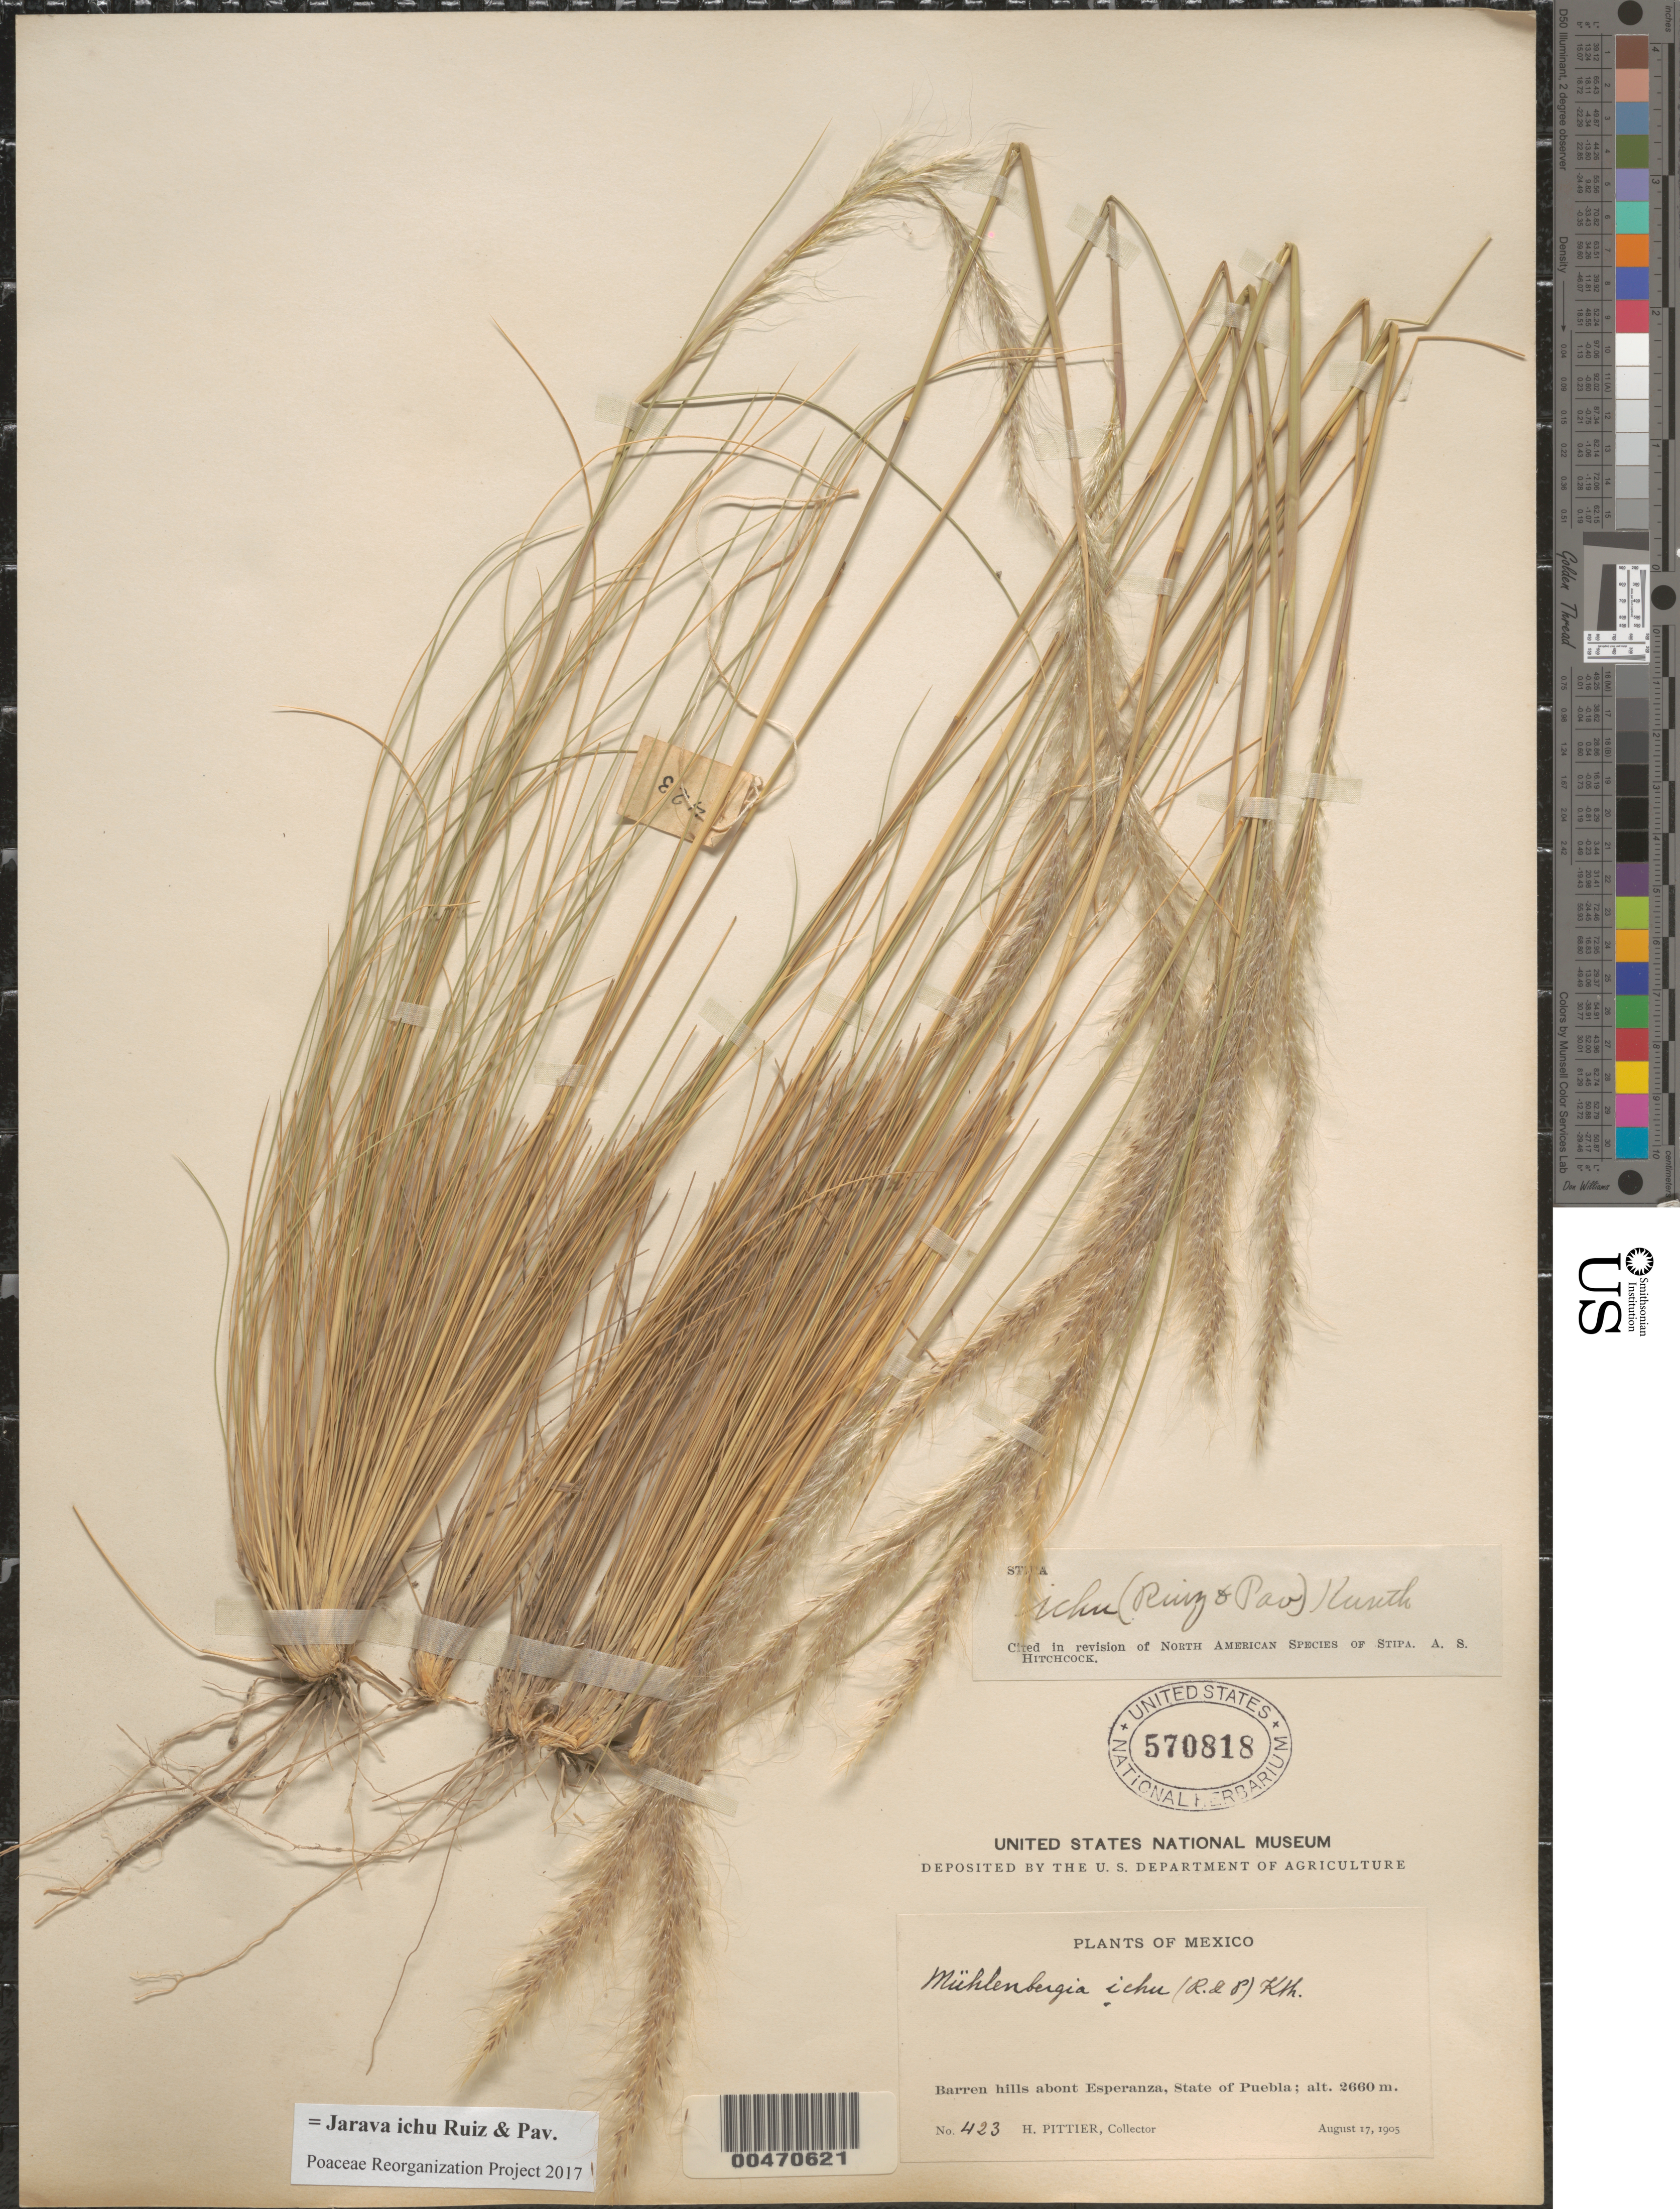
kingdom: Plantae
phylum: Tracheophyta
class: Liliopsida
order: Poales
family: Poaceae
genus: Jarava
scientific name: Jarava ichu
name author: Ruiz & Pav.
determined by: Poaceae Reorganization Project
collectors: H. F. Pittier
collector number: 423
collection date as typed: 17 Aug 1905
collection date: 1905-08-17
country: Mexico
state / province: Puebla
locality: About Experanza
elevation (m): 2660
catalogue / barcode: US 570818